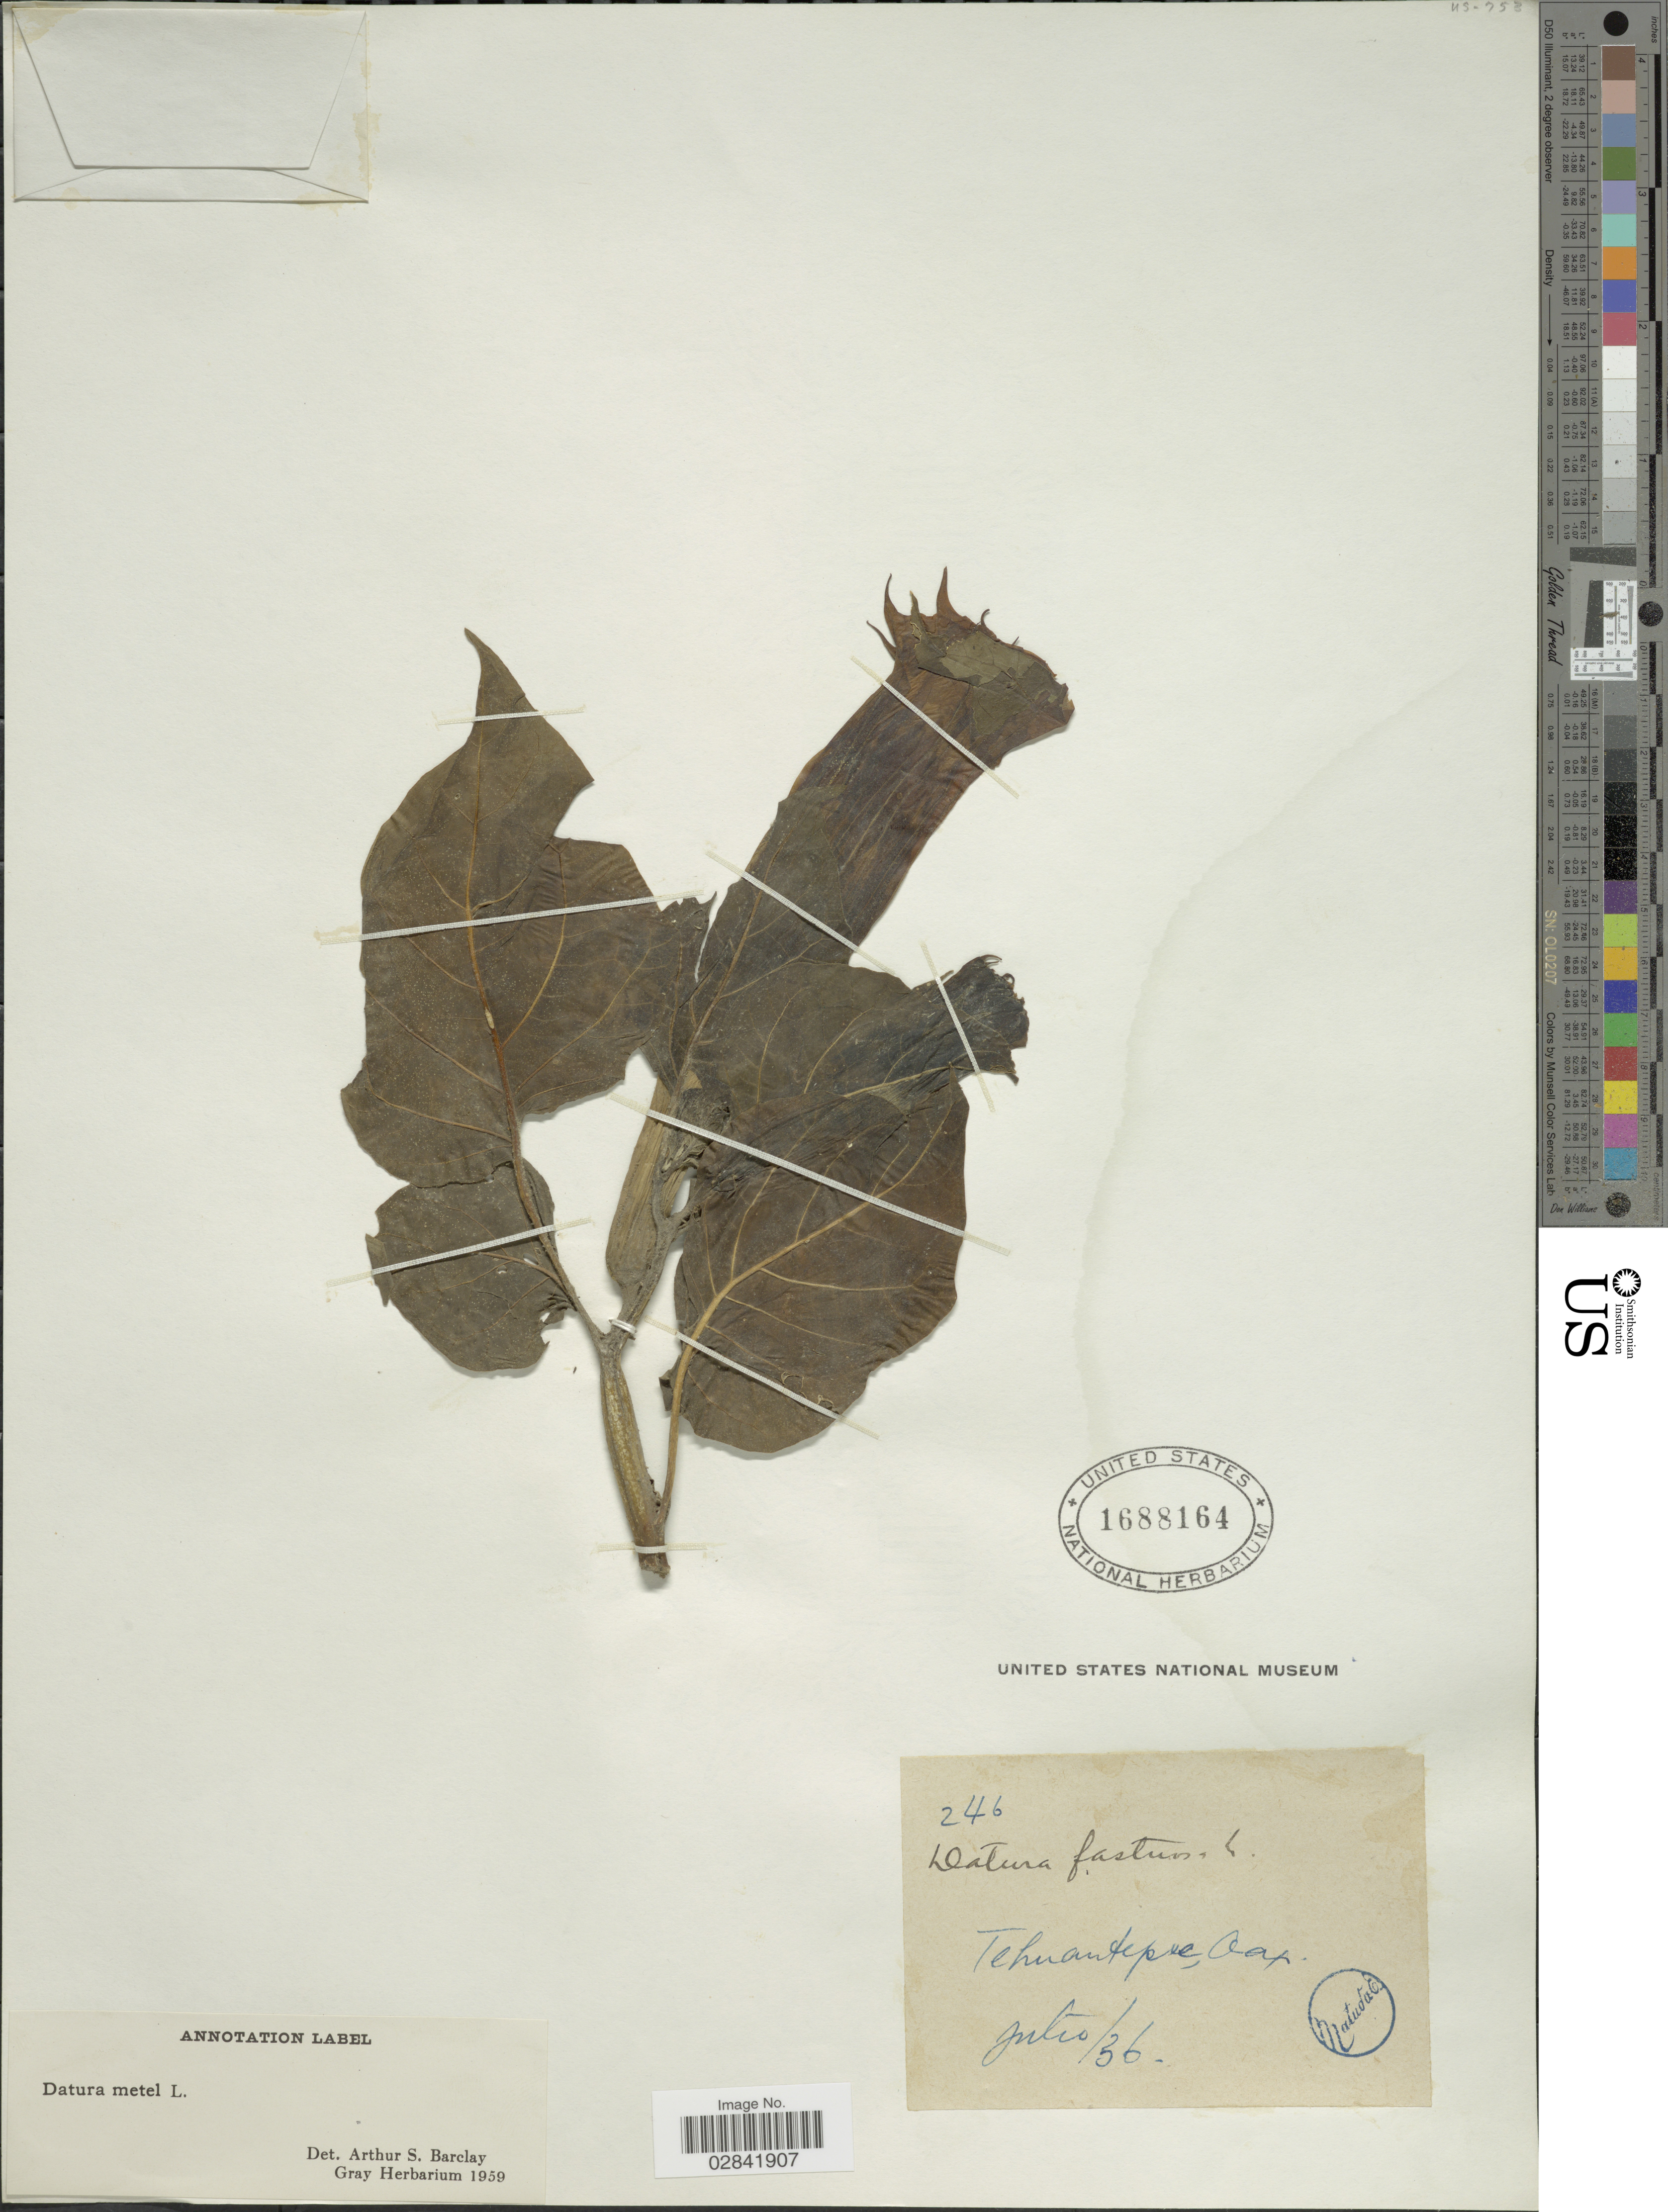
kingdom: Plantae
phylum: Tracheophyta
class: Magnoliopsida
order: Solanales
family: Solanaceae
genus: Datura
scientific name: Datura metel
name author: L.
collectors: E. Matuda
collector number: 246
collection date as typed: Transcribed d/m/y: /7/36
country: Mexico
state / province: Oaxaca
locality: Tehuantepec.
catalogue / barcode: US 1688164